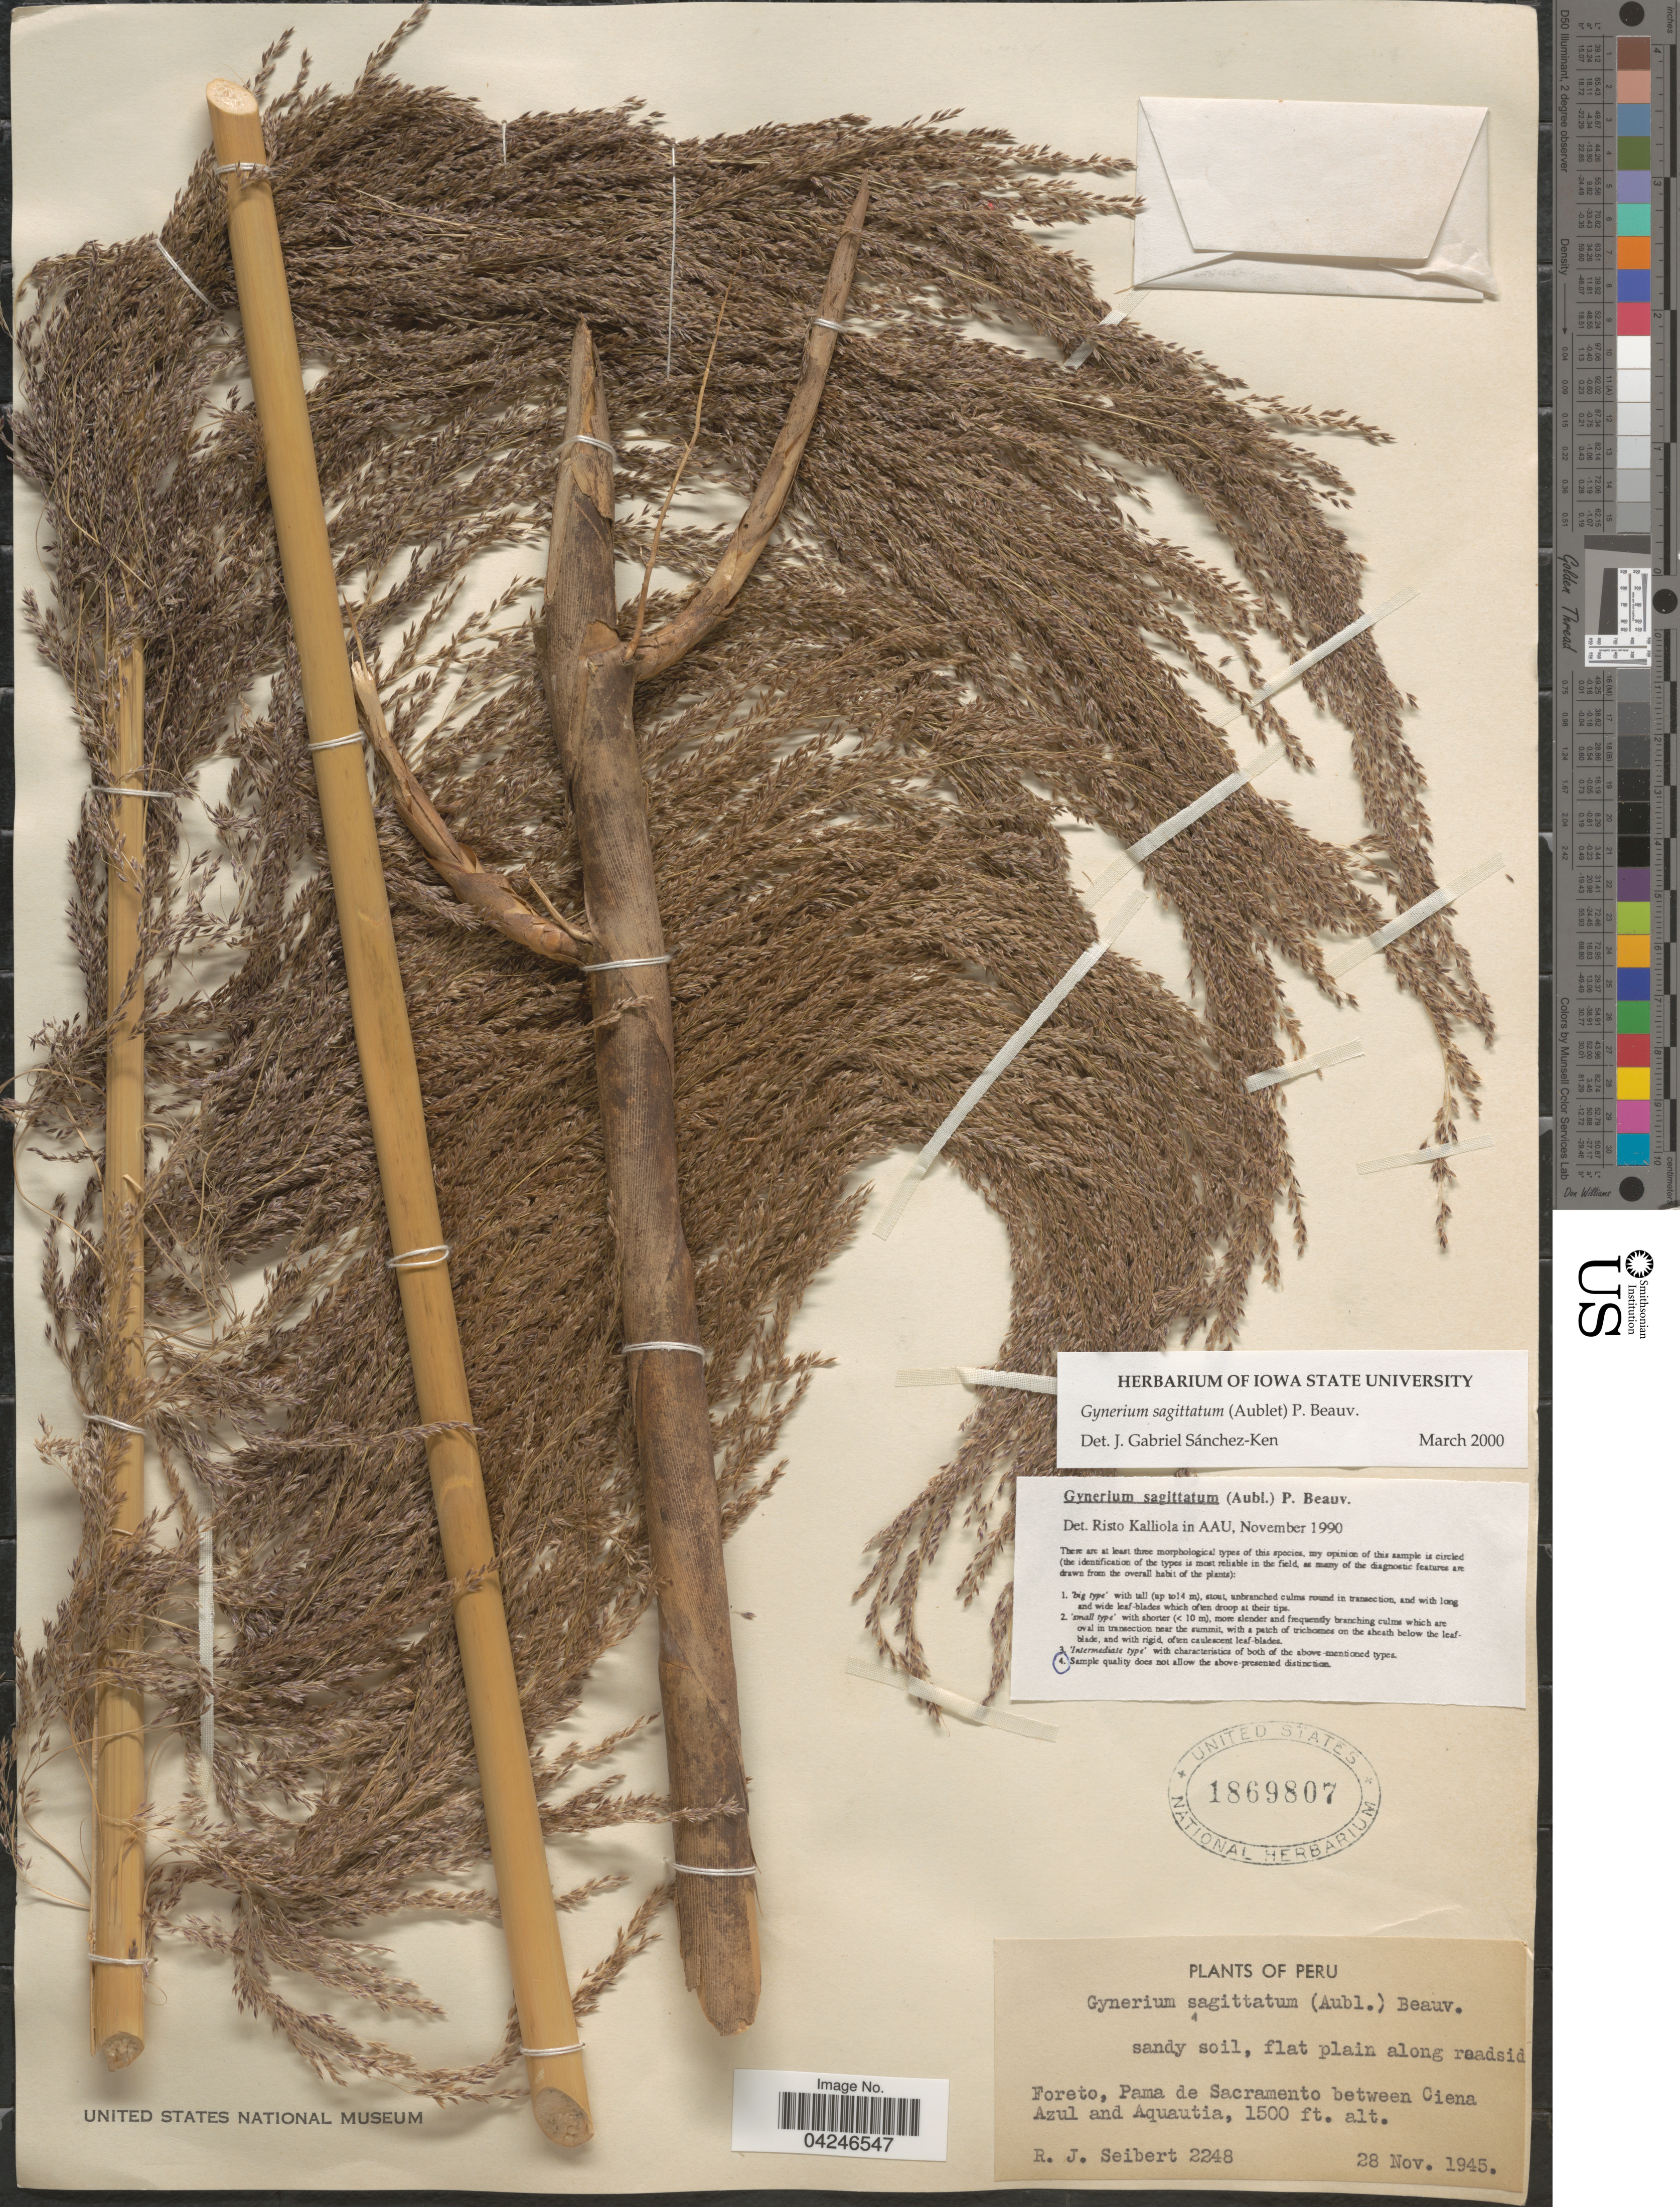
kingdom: Plantae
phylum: Tracheophyta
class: Liliopsida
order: Poales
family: Poaceae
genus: Gynerium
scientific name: Gynerium sagittatum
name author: (Aubl.) P. Beauv.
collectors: R. J. Seibert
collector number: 2248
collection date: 1945-11-28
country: Peru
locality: Foreto, Pama de Sacramento between Ciena Azul and Aquautia.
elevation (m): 457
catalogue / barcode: US 1869807